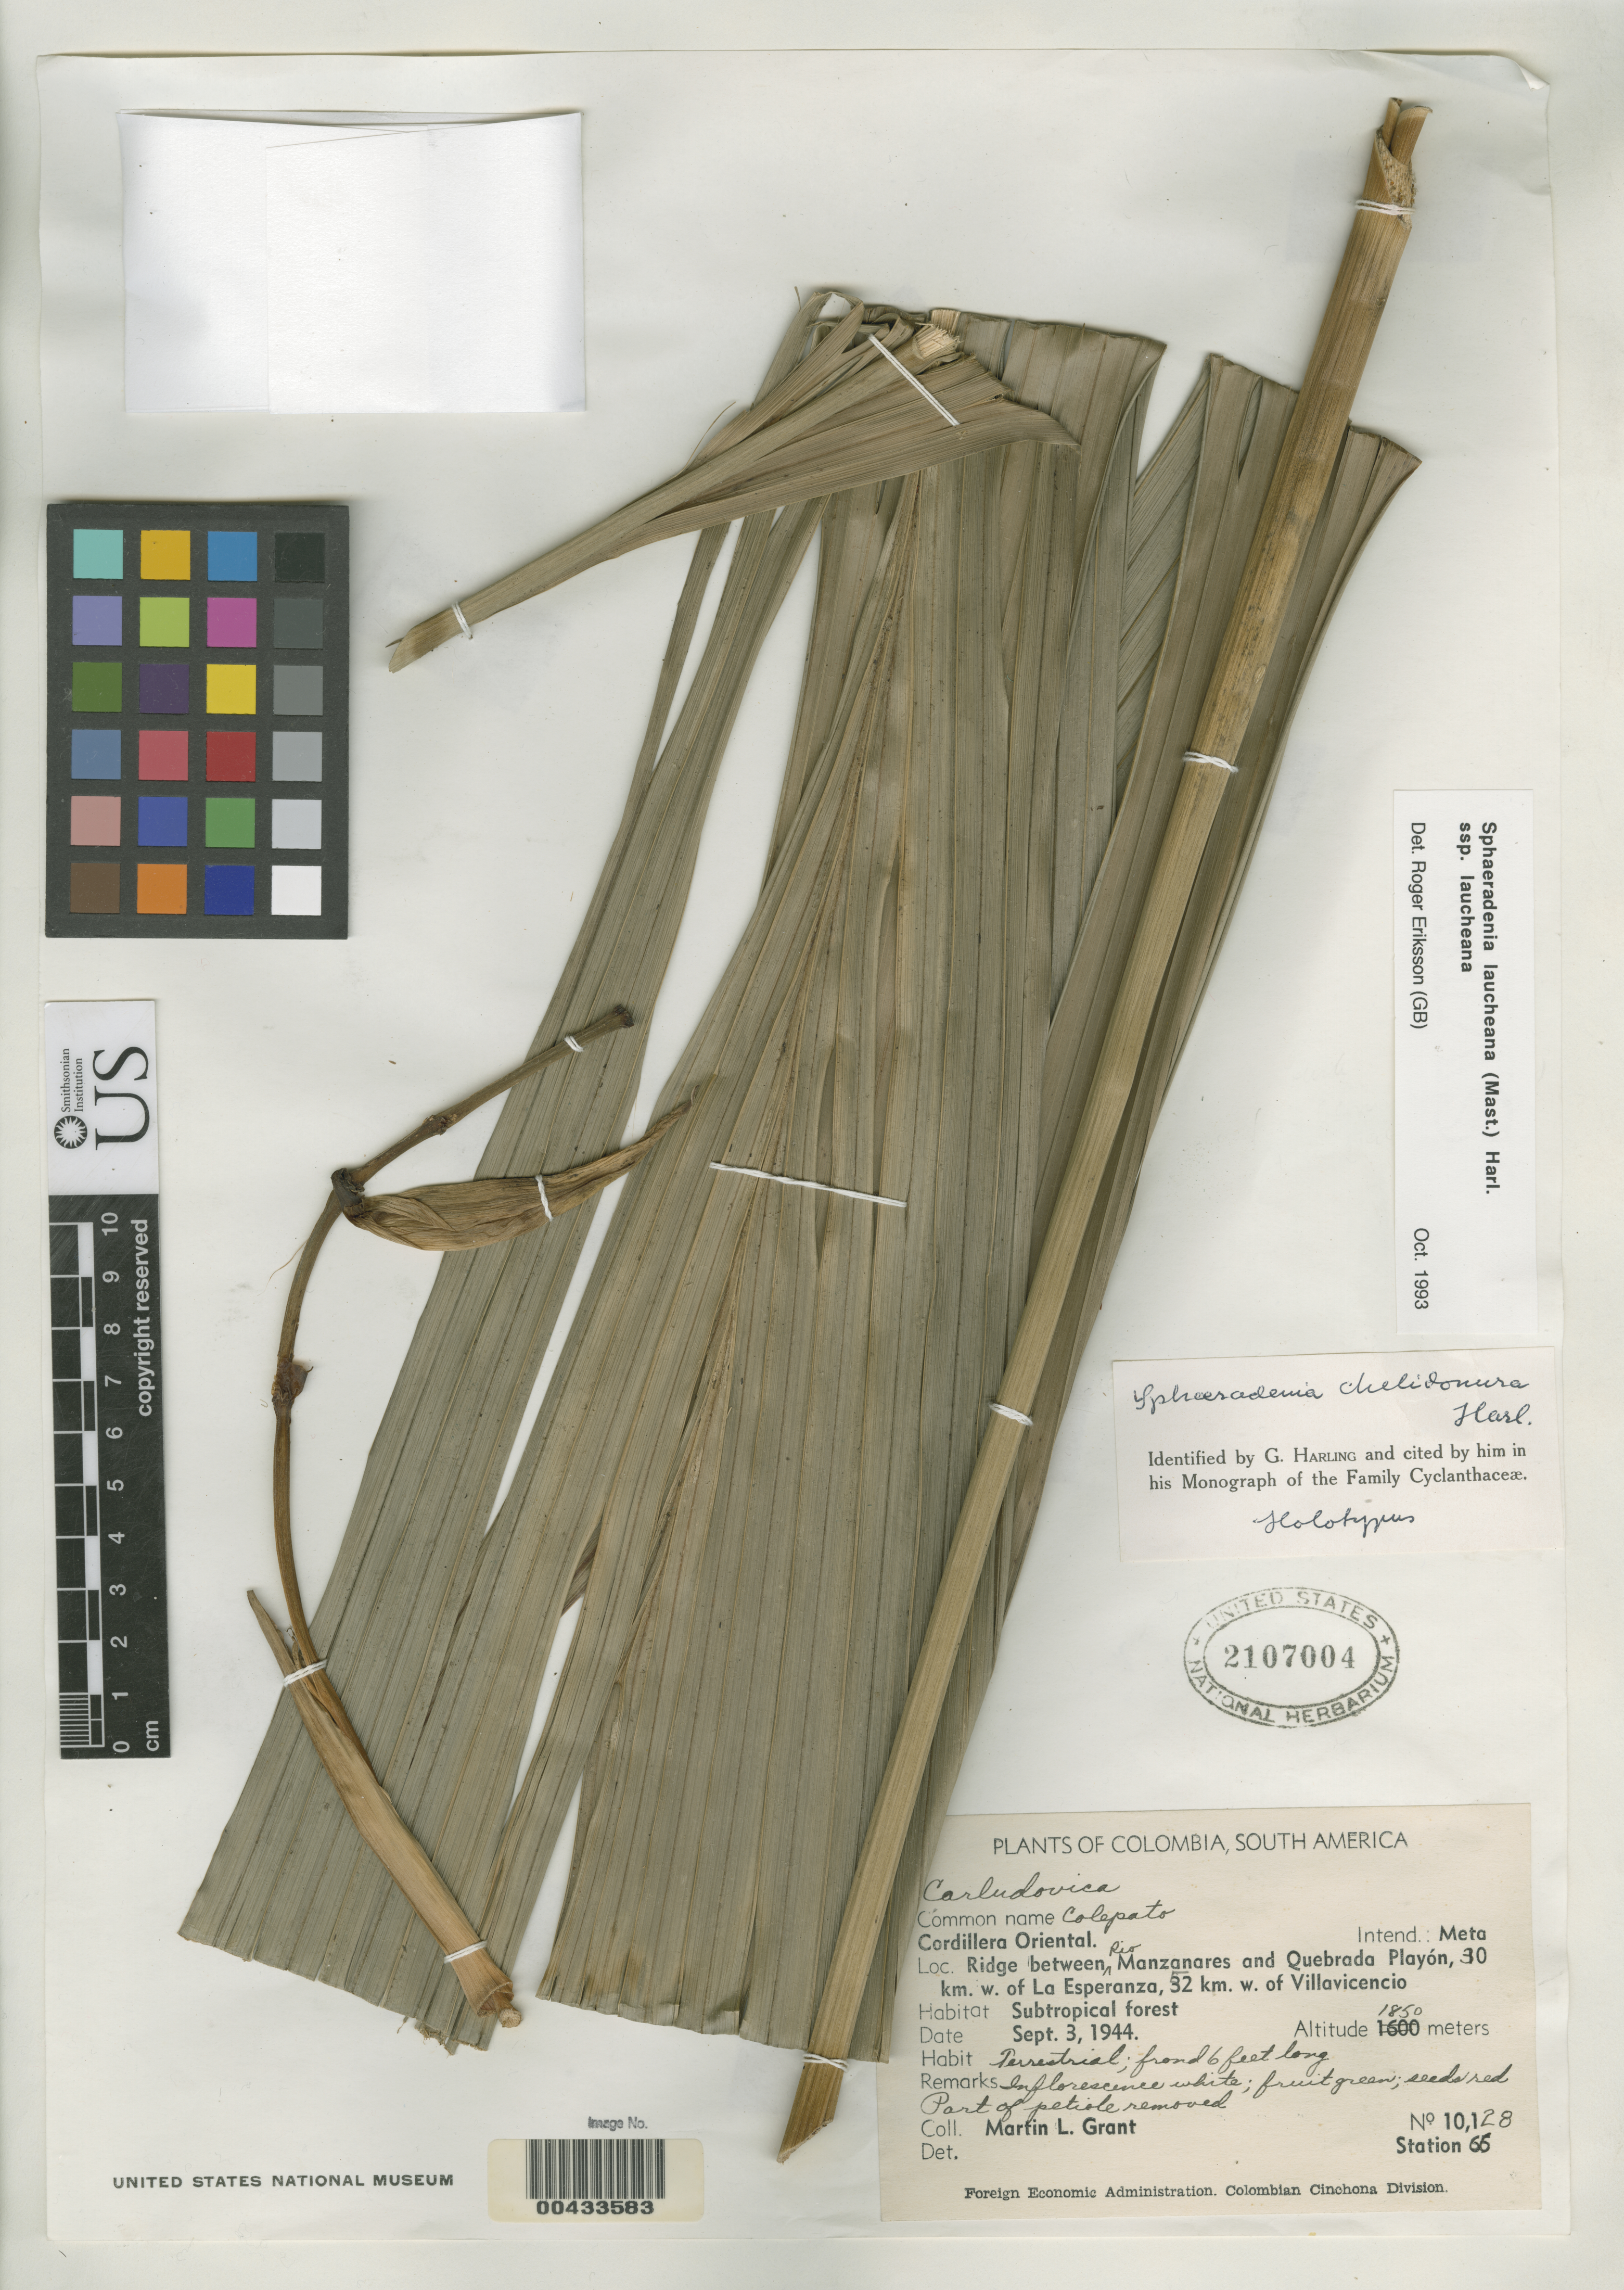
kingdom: Plantae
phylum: Tracheophyta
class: Liliopsida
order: Pandanales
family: Cyclanthaceae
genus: Sphaeradenia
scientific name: Sphaeradenia chelidonura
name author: Harling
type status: Holotype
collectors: M. L. Grant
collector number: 10128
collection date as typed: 03 Sep 1944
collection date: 1944-09-03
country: Colombia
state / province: Meta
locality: Ridge between Rio Manzanares & Quebrada Playon, 30 km W of La Esperanza, 52 km W of Villa Vicencia.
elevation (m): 1850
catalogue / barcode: US 2107004